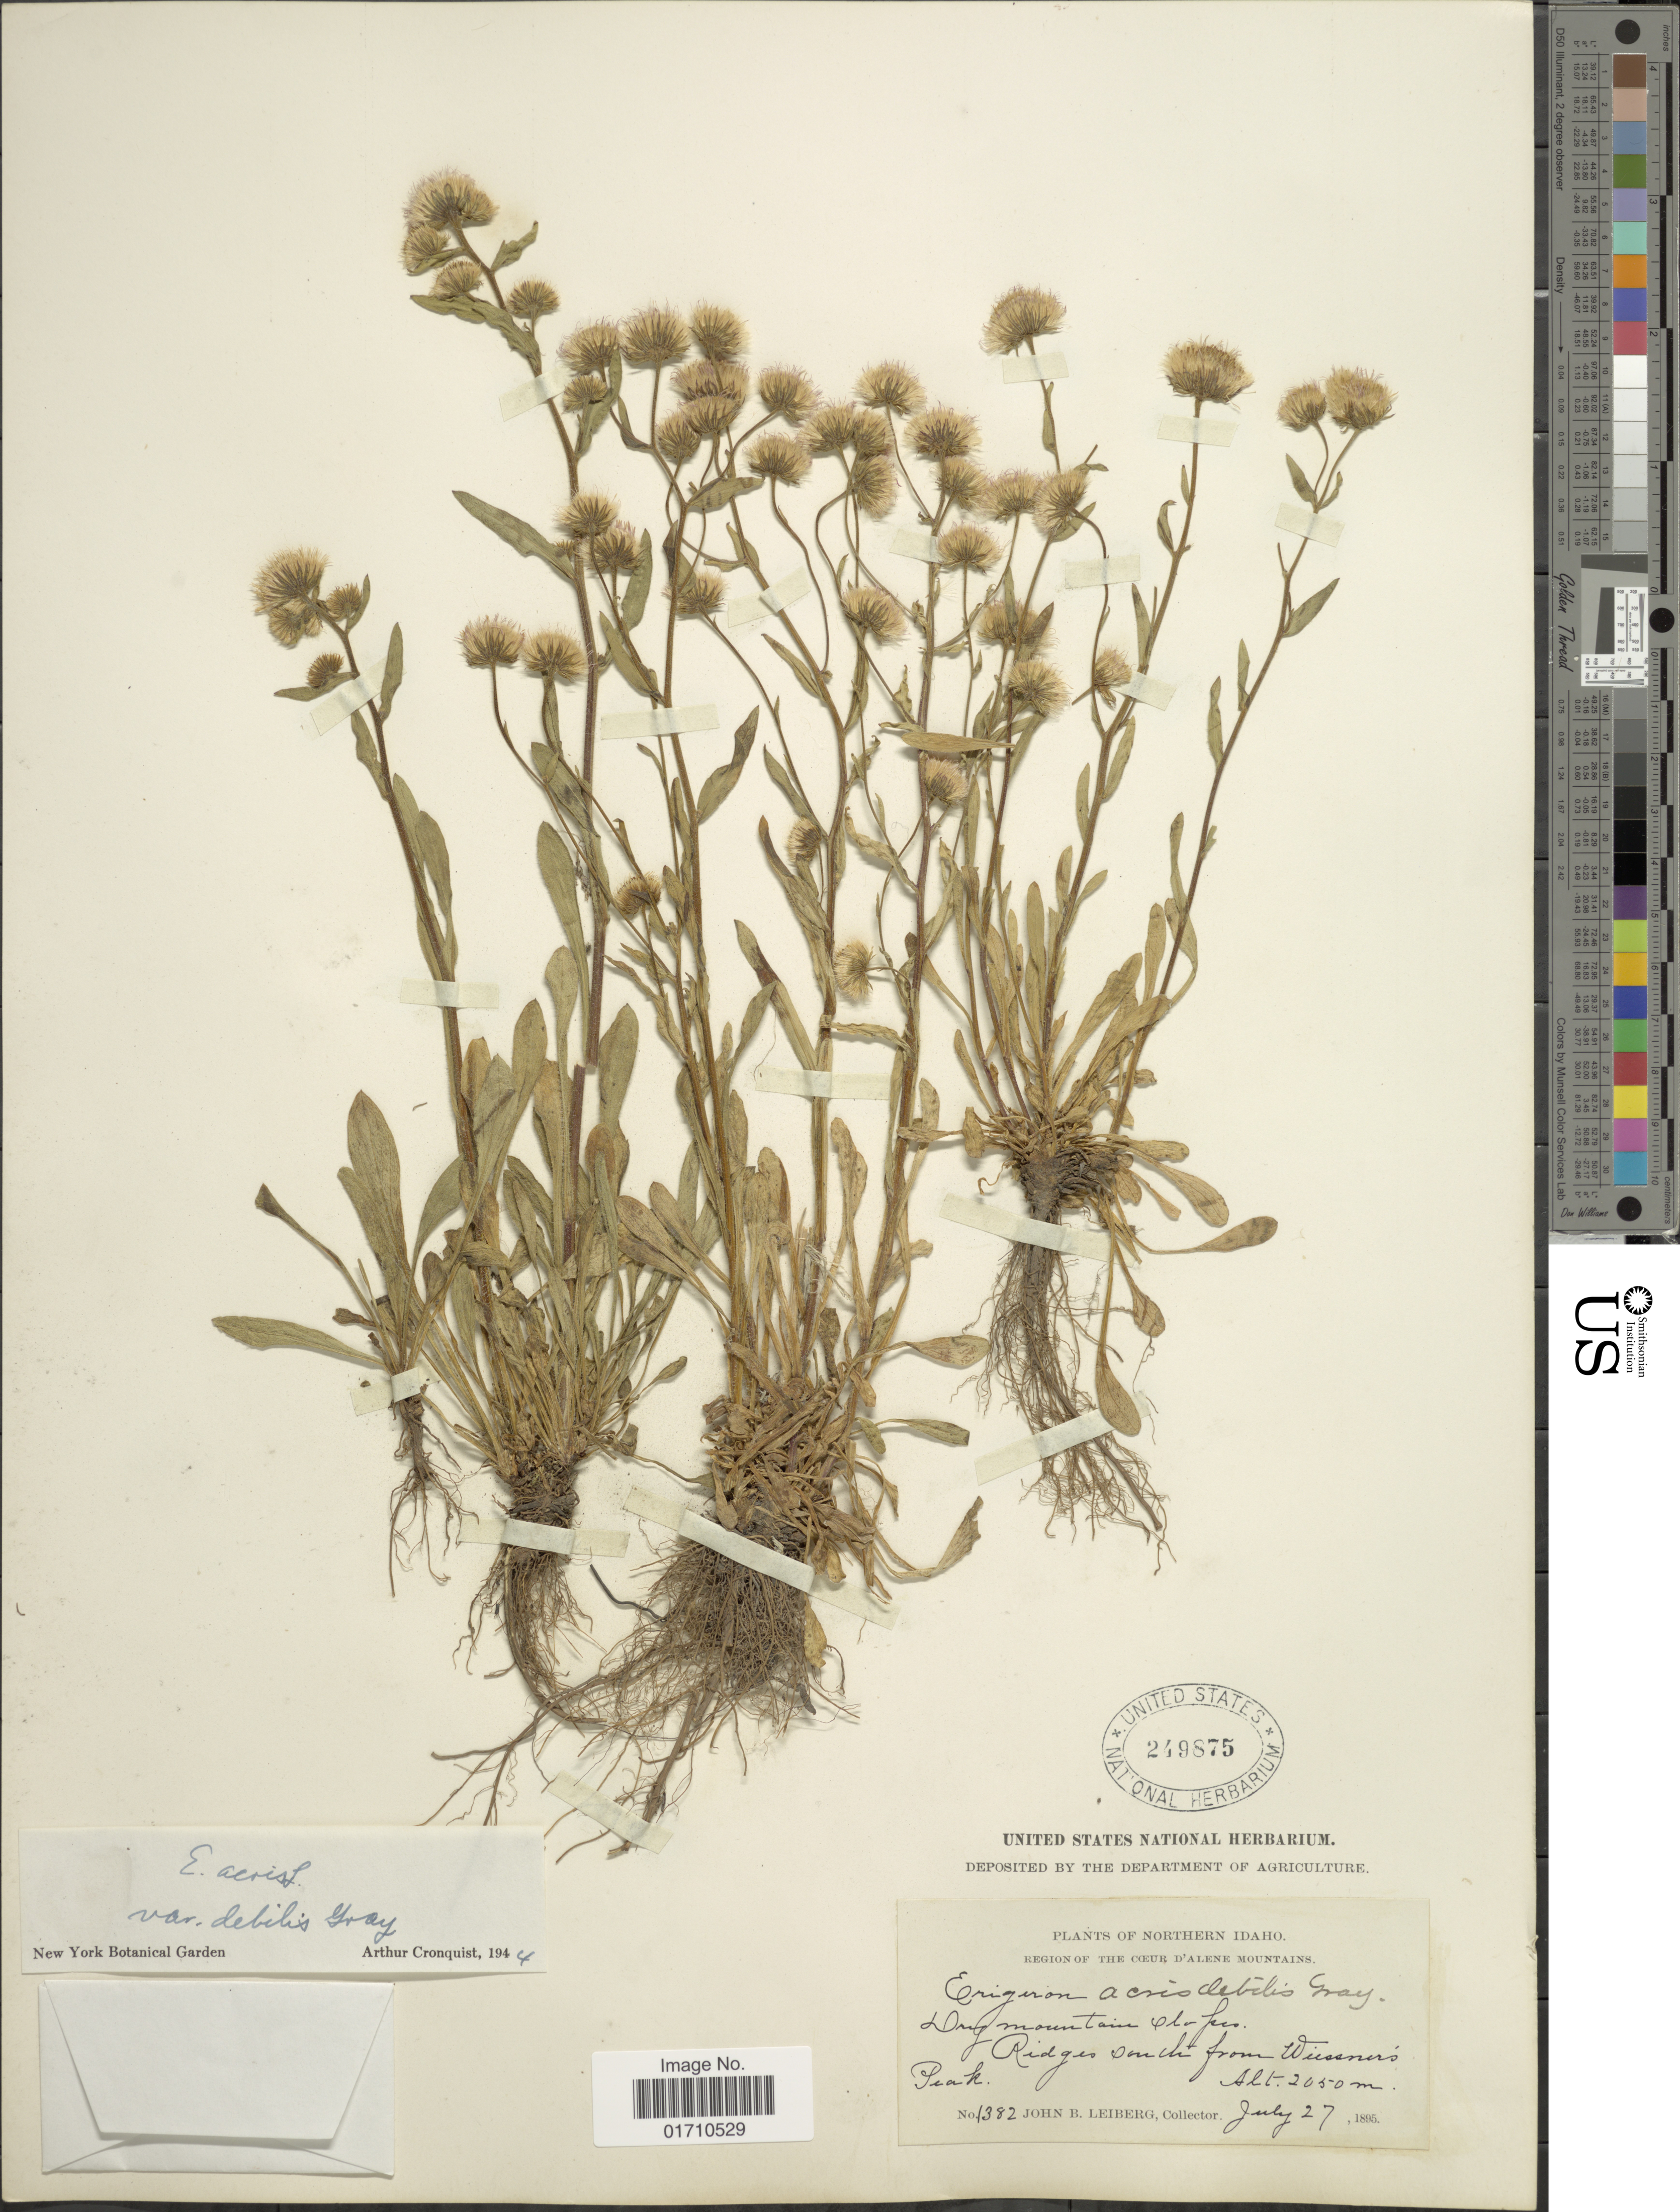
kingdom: Plantae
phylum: Tracheophyta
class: Magnoliopsida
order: Asterales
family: Asteraceae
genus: Erigeron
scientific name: Erigeron acris var. debilis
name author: A. Gray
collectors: J. B. Leiberg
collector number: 1382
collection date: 1895-07-27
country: United States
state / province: Idaho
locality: Northern Idaho. Region of the Cæur D'Alene Mountains, Dry mountain Olo Ises, Ridges souch from Wiessner's Peak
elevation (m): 2050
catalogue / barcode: US 249875